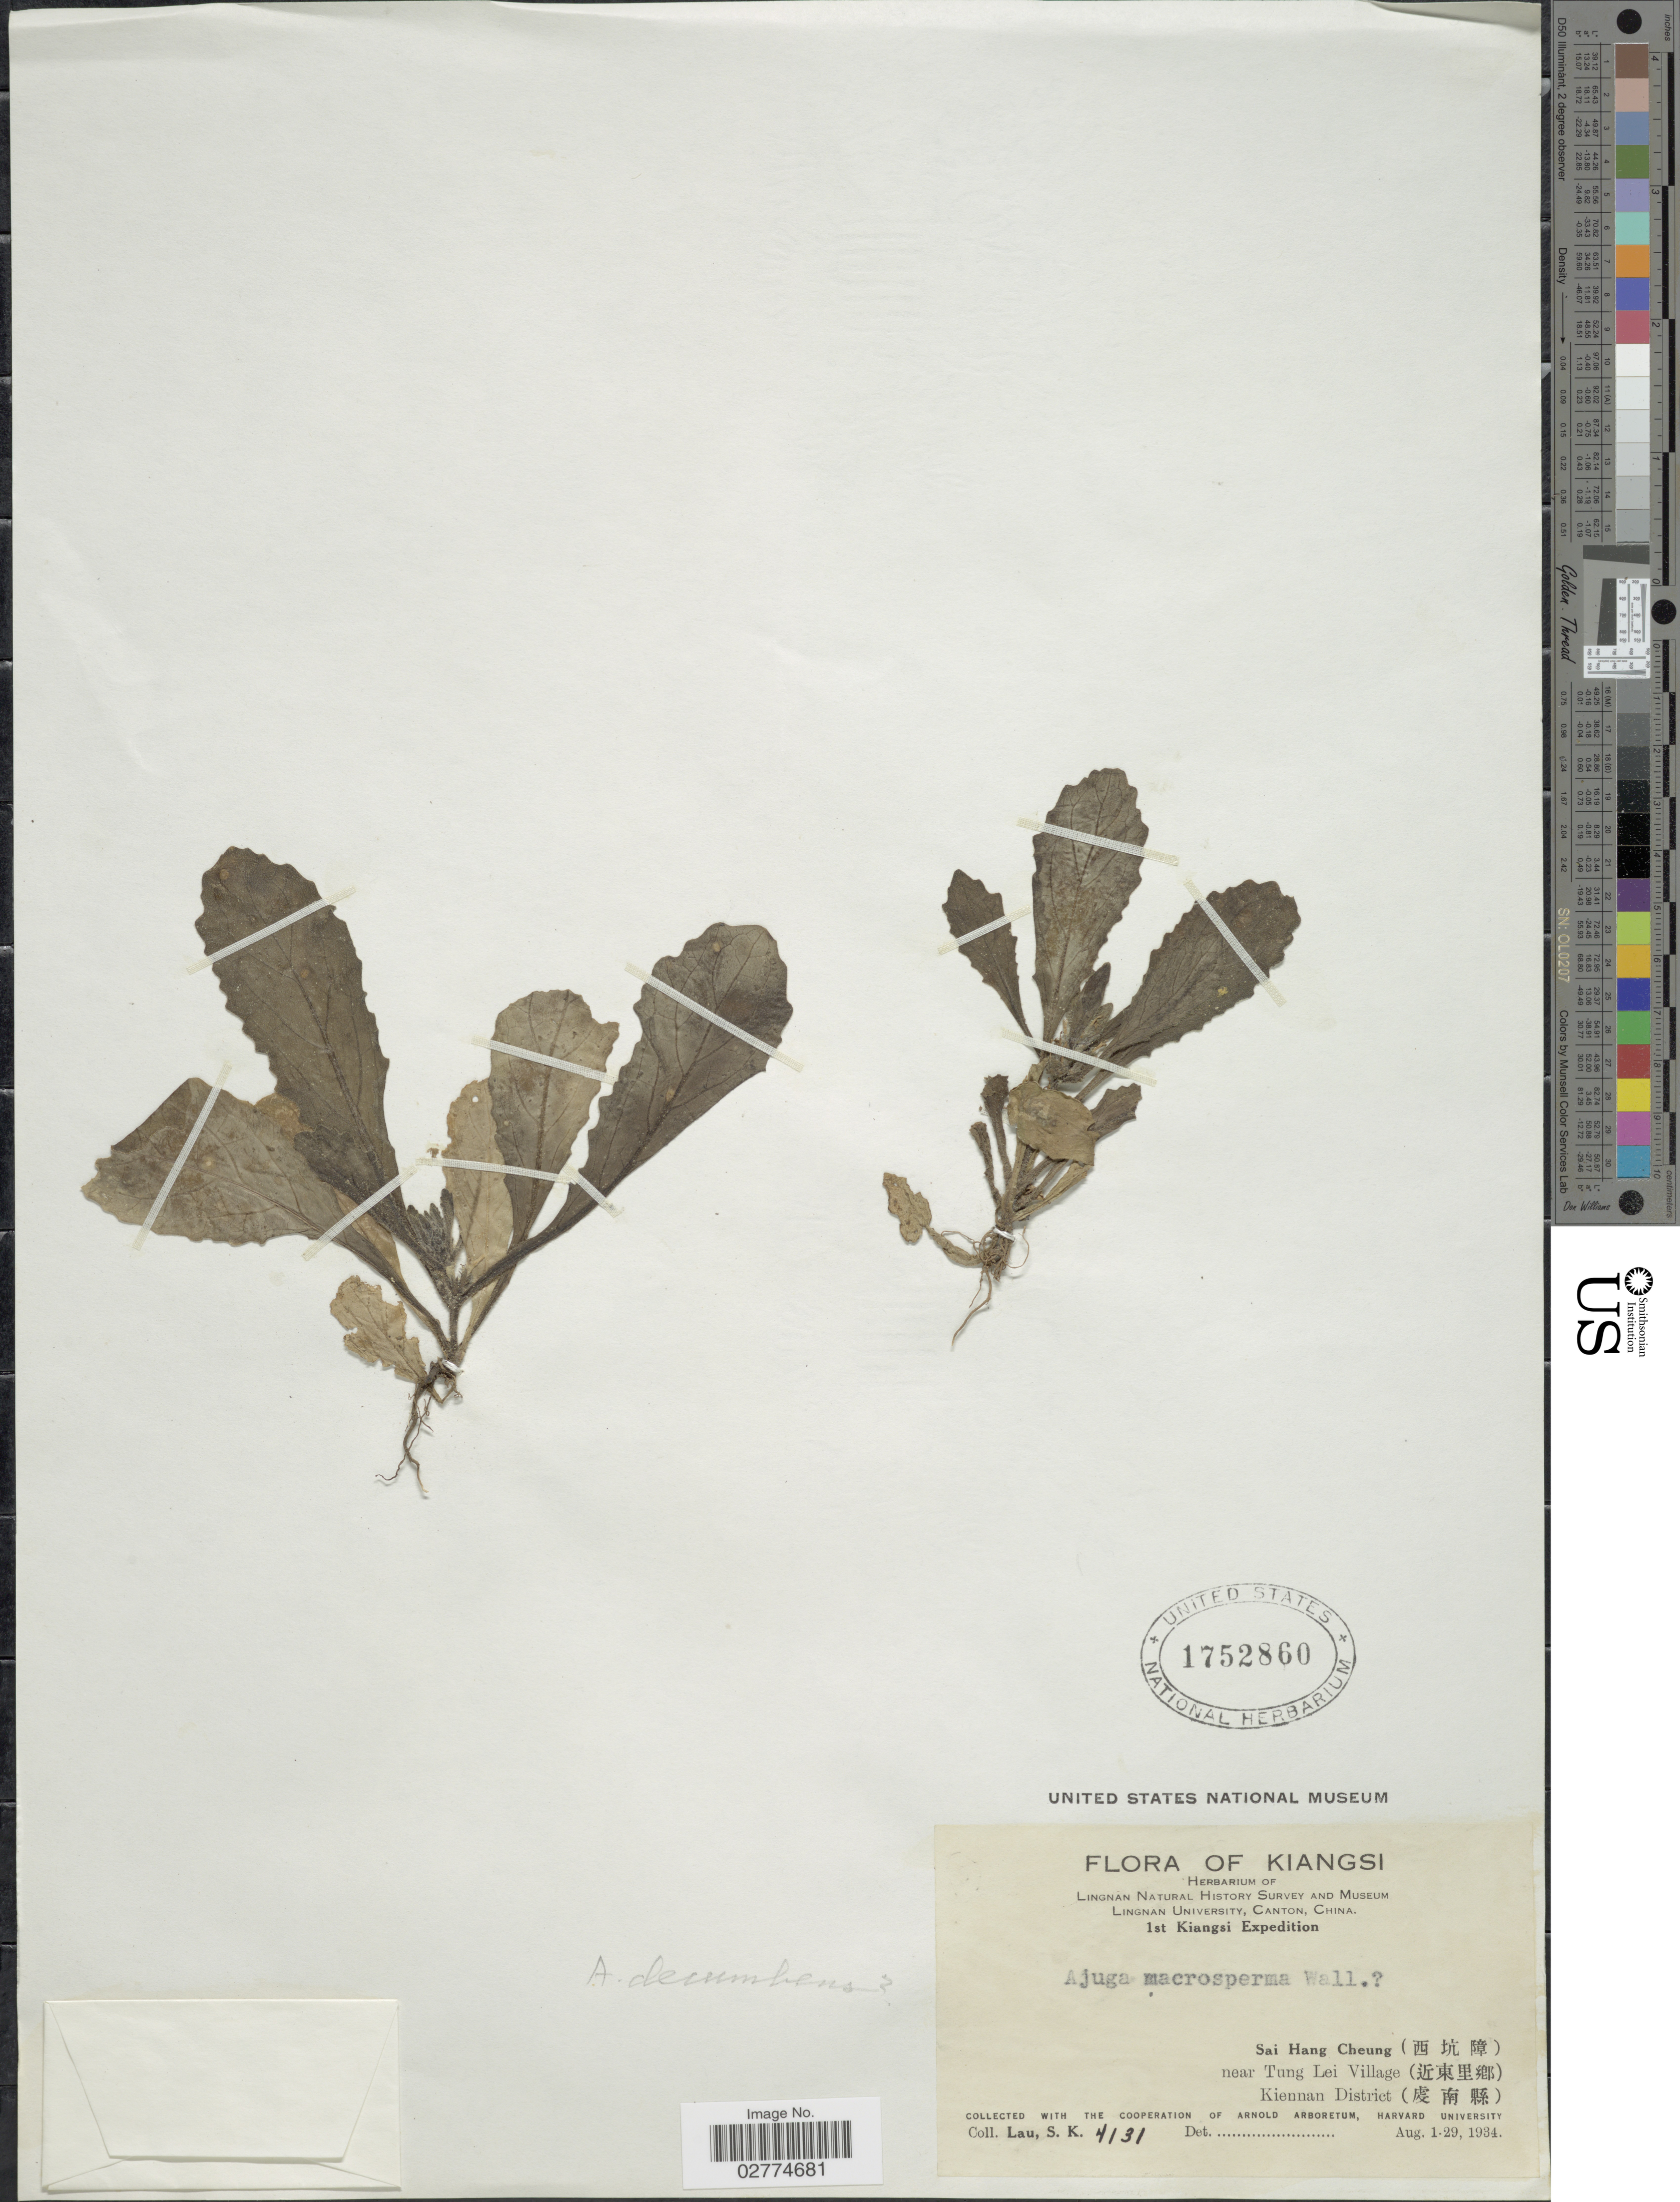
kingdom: Plantae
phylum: Tracheophyta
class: Magnoliopsida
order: Lamiales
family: Lamiaceae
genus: Ajuga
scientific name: Ajuga decumbens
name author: Thunb.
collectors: S. K. Lau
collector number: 4131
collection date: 1934-08-01/1934-08-29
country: China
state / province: Jiangxi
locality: Kiangsi, Sai Hang Cheung, near Tung Lei Village, Kiennan District.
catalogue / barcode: US 1752860